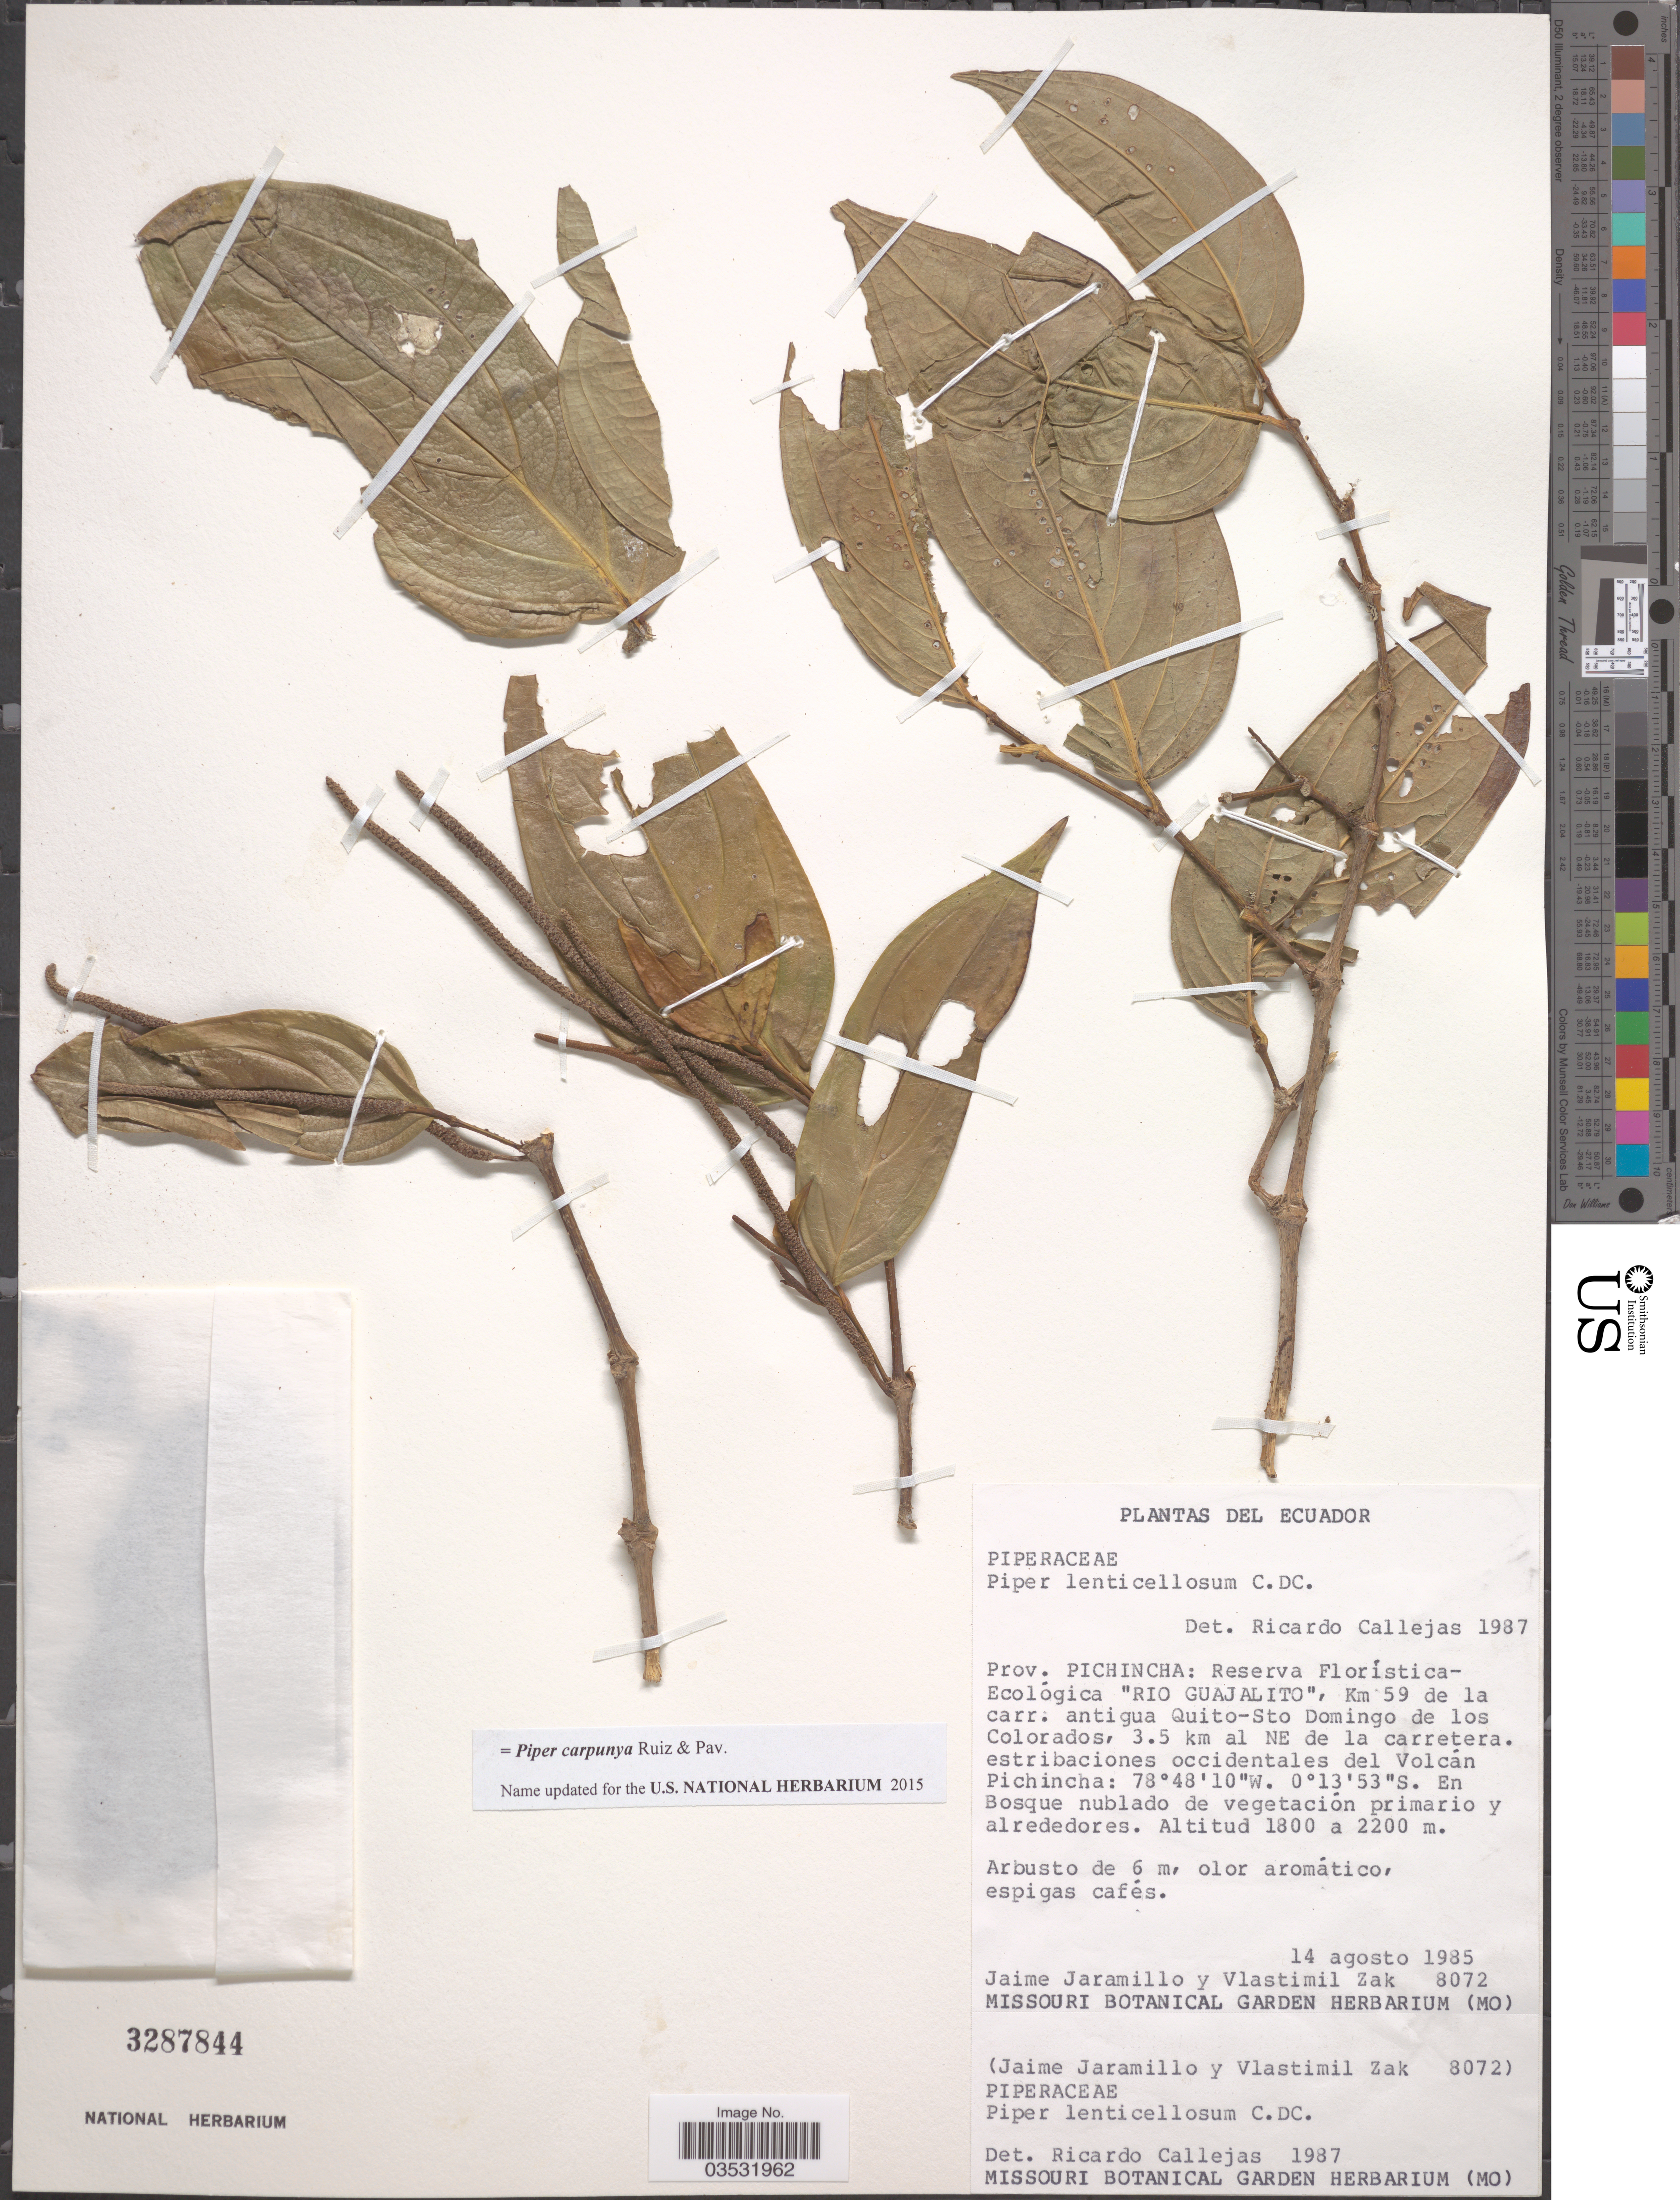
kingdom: Plantae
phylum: Tracheophyta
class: Magnoliopsida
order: Piperales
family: Piperaceae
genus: Piper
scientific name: Piper carpunya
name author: Ruiz & Pav.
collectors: J. Jaramillo & V. Zak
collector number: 8072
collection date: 1985-08-14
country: Ecuador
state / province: Pichincha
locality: Reserva Florística-Ecológica 'Rio Guajalito', Km 59 de la carr. antigua Quito-Sto Domingo de los Colorados, 3.5 km al NE de la carretera. Estribaciones occidentales del Volcán Pichincha.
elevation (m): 1800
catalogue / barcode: US 3287844